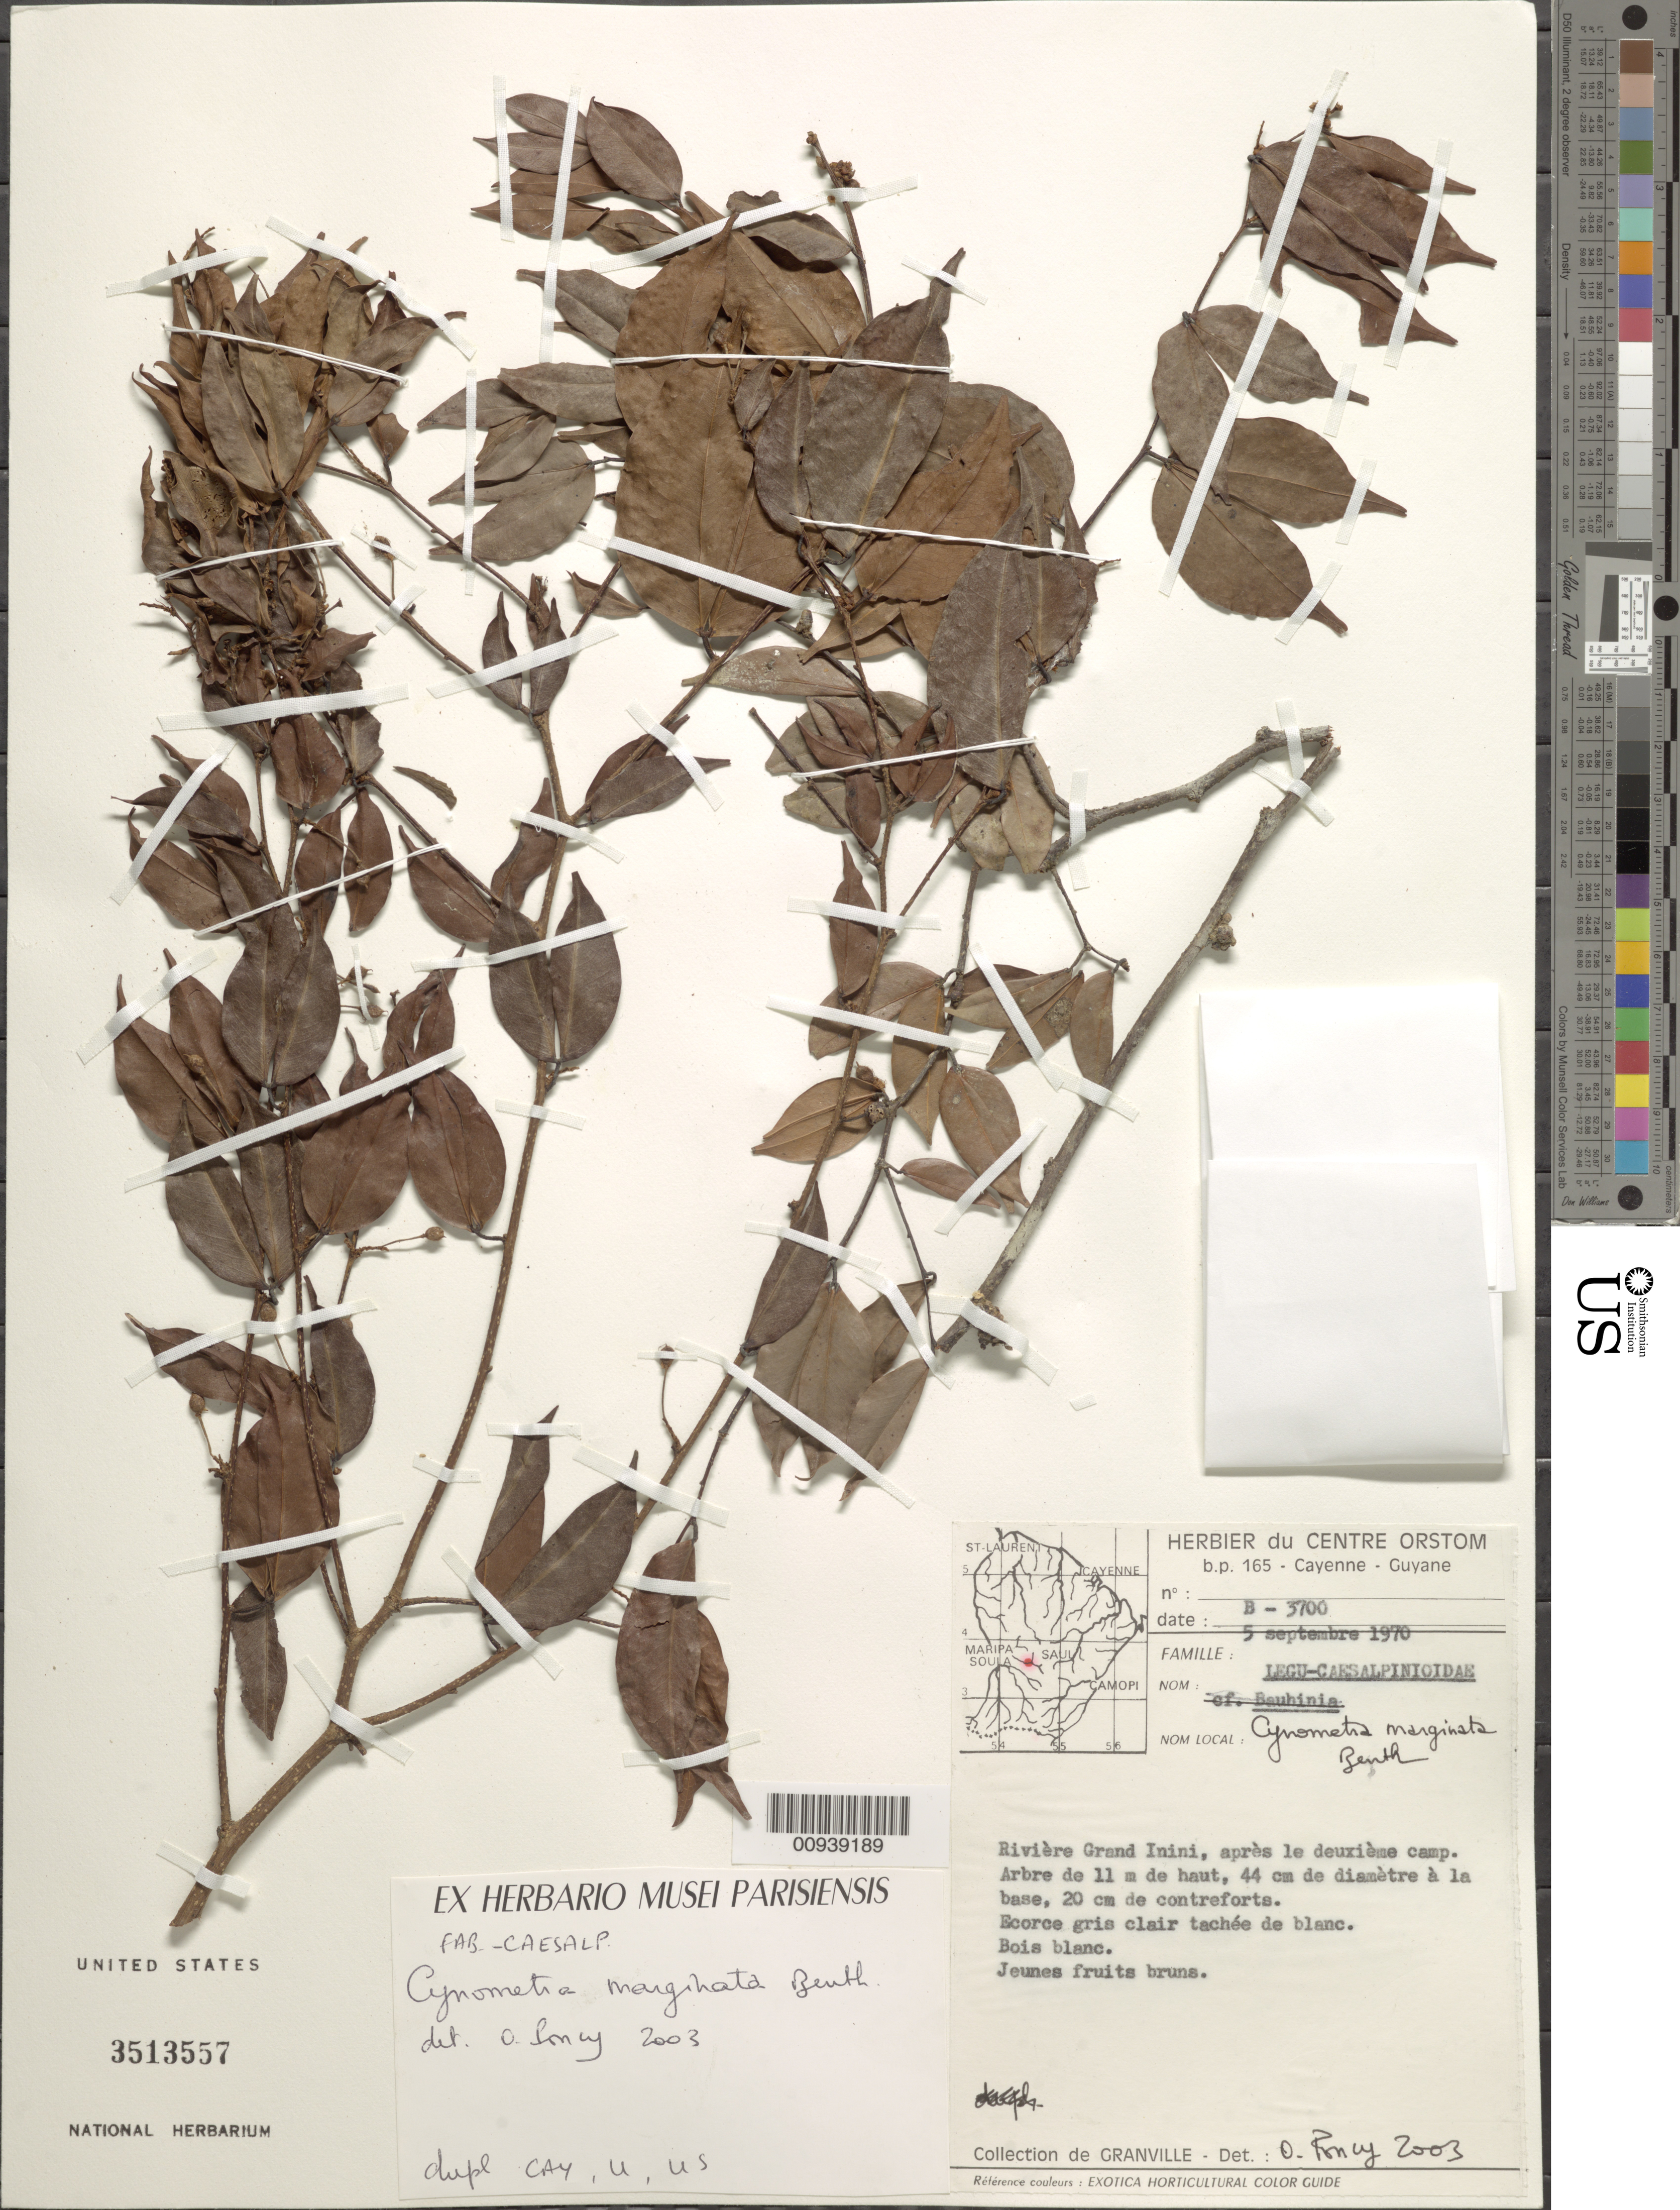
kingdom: Plantae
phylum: Tracheophyta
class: Magnoliopsida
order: Fabales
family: Fabaceae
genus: Cynometra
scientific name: Cynometra marginata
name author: Benth.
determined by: Poncy, O.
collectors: J.-J. de Granville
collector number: B 3700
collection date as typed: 5-Sep-70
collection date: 1970-09-05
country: French Guiana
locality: Rivière Grand Inini, apres le deuxième camp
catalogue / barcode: US 3513557